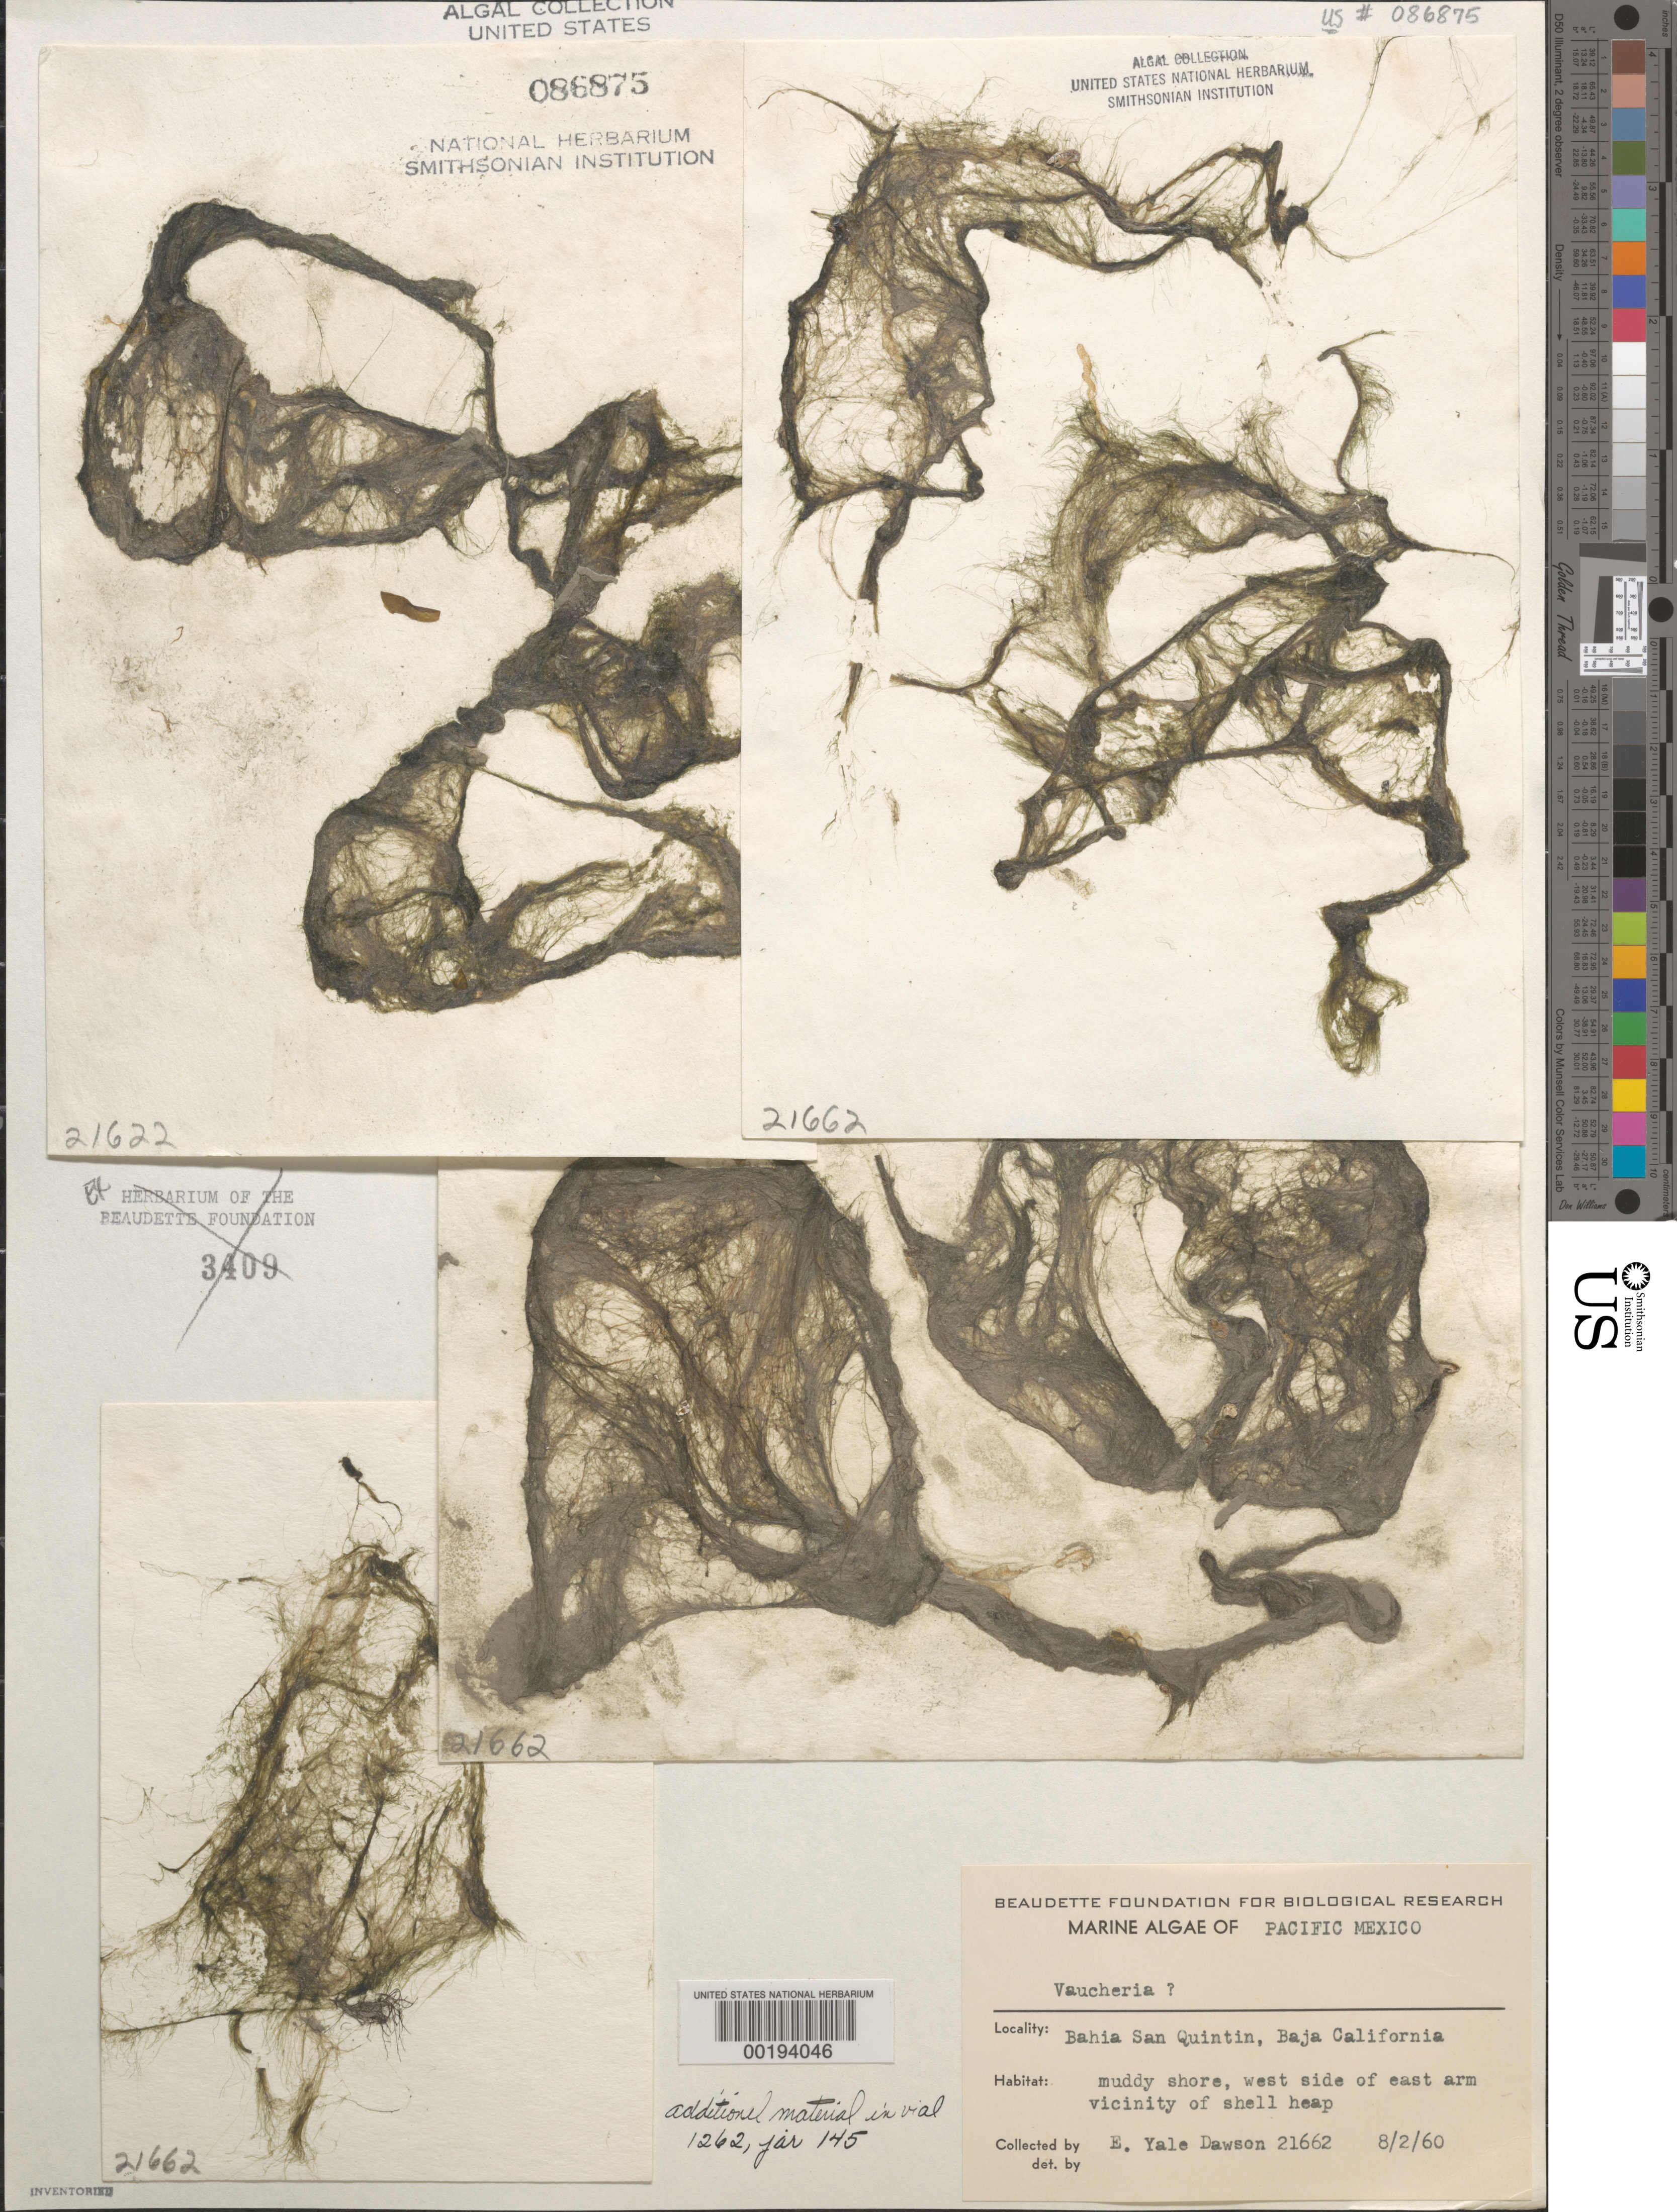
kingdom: Chromista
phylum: Ochrophyta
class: Xanthophyceae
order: Vaucheriales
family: Vaucheriaceae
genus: Vaucheria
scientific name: Vaucheria sp.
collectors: E. Y. Dawson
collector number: EYD 21662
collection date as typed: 02 Aug 1960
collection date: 1960-08-02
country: Mexico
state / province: Baja California Norte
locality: Bahia San Quintin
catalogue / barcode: US 86875